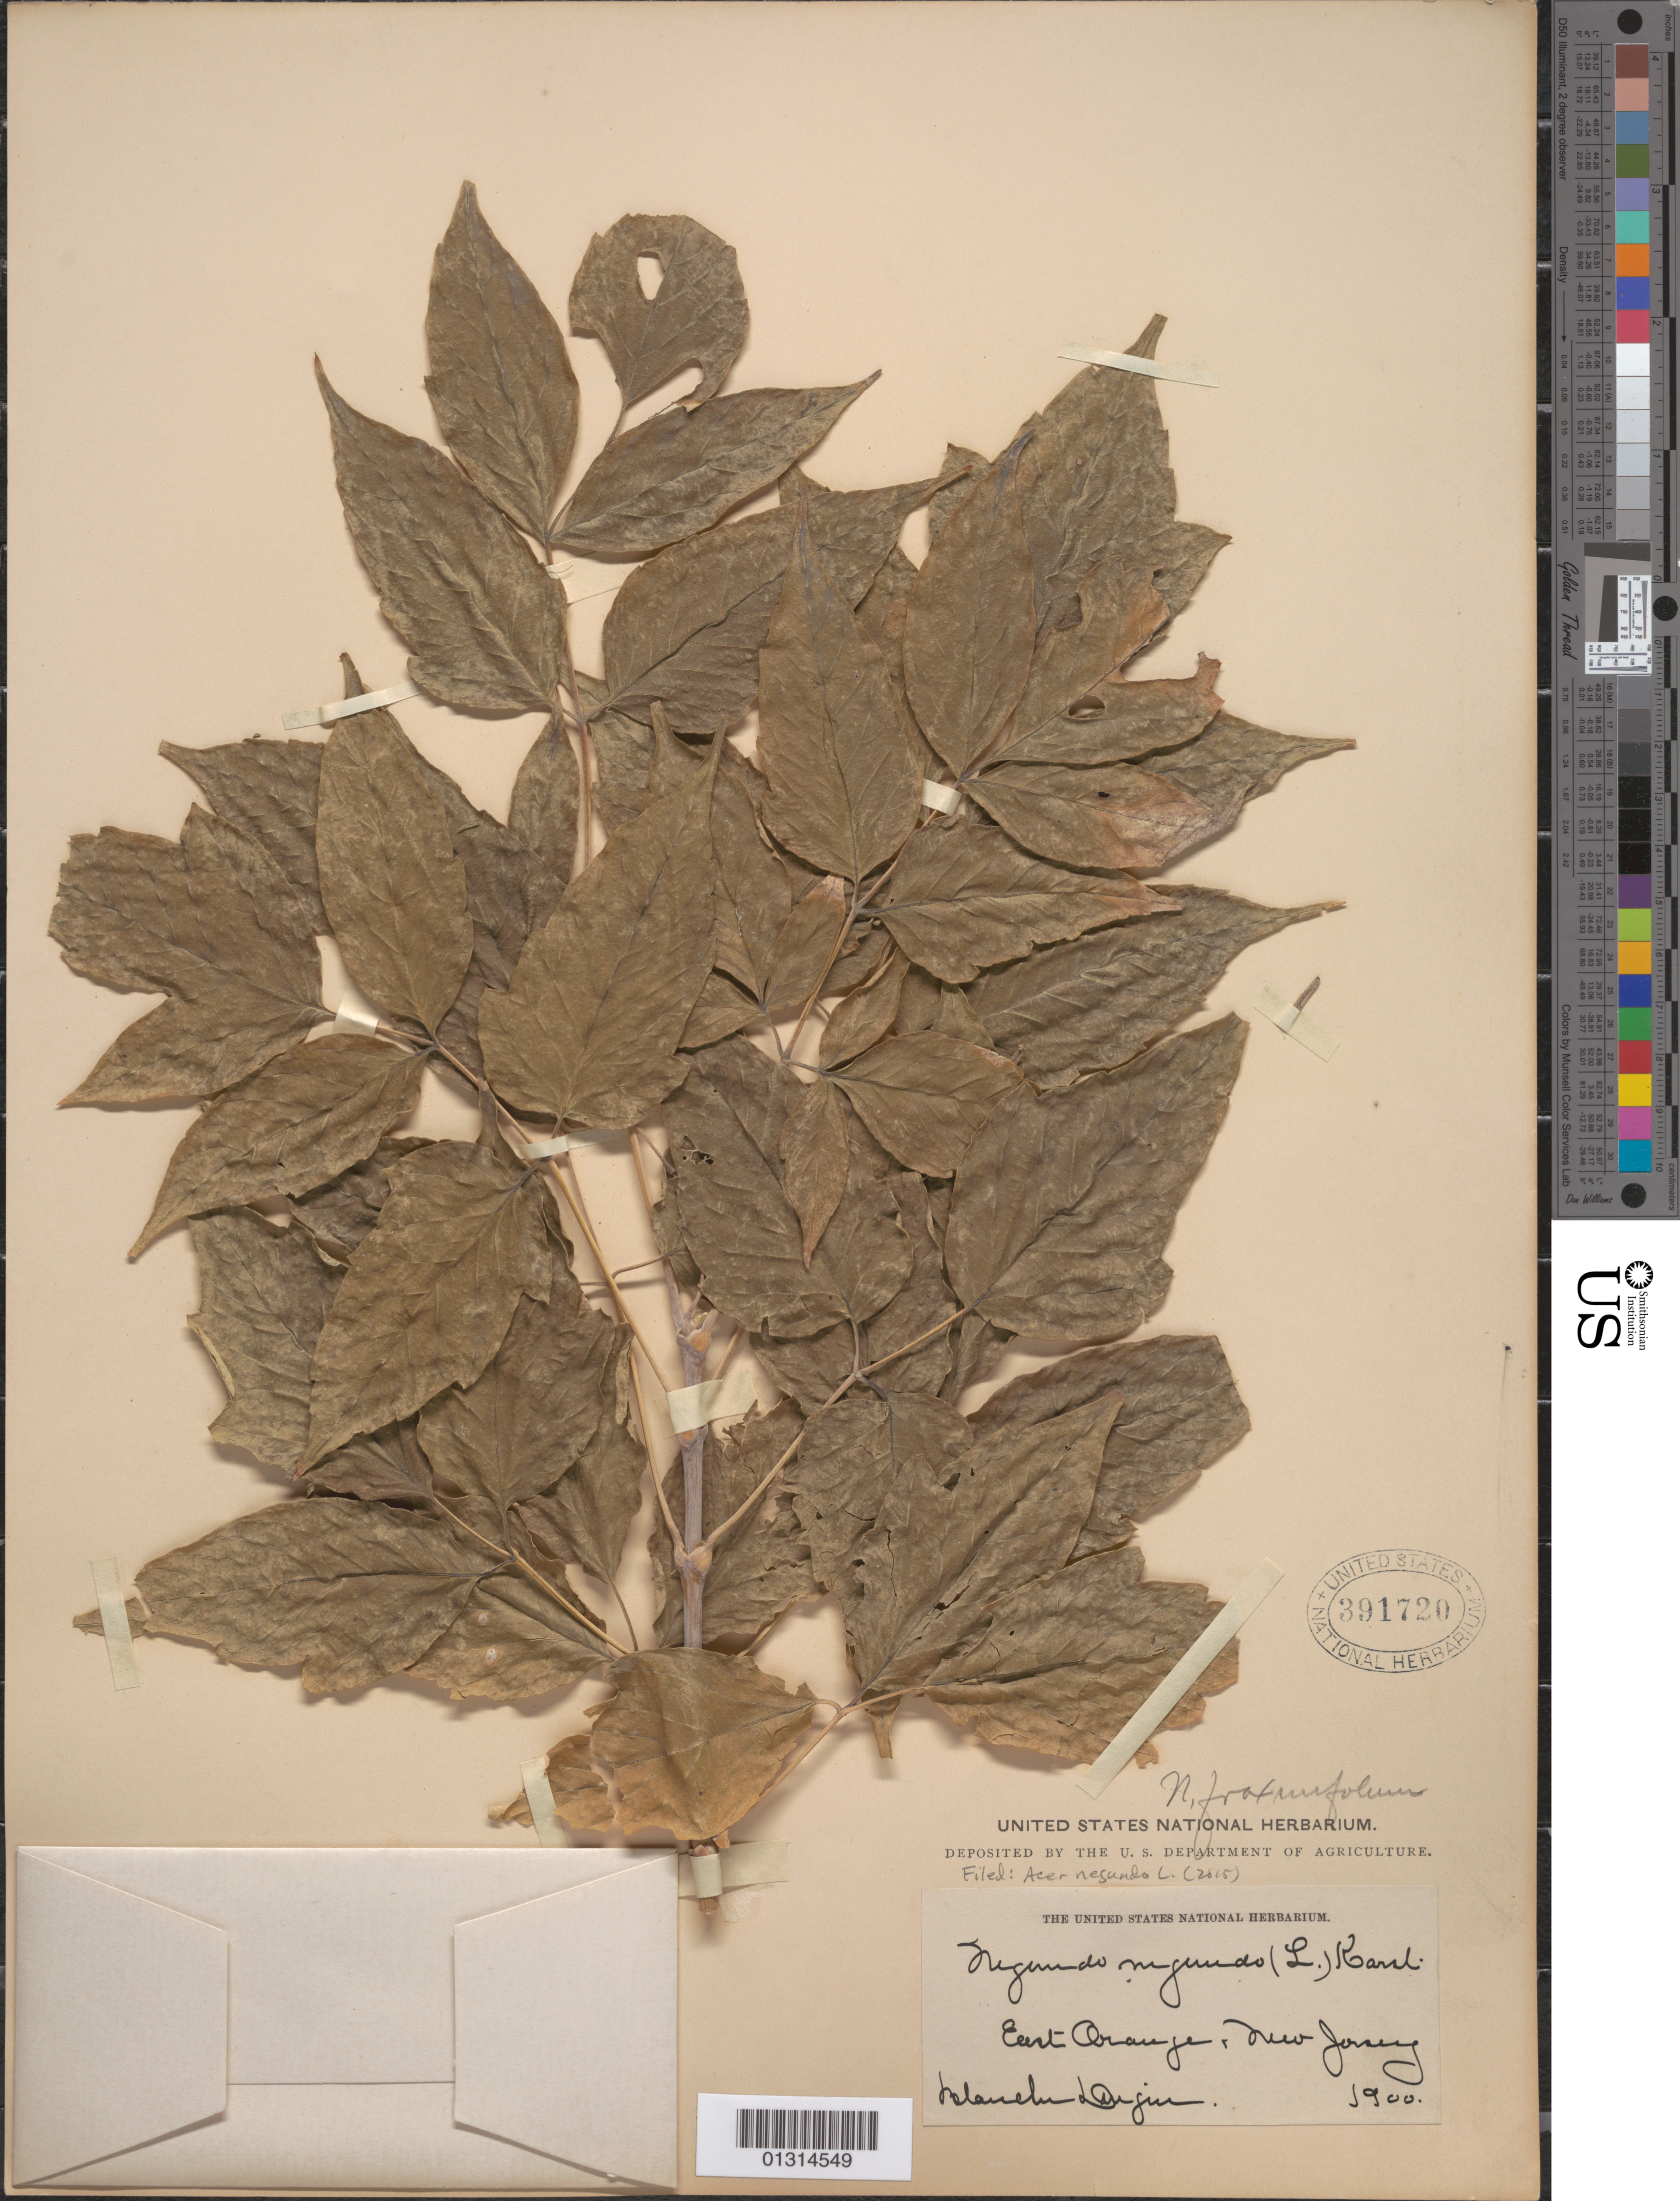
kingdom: Plantae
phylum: Tracheophyta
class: Magnoliopsida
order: Sapindales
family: Sapindaceae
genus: Acer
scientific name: Acer negundo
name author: L.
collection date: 1900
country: United States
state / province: New Jersey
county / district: Essex County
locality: East Orange.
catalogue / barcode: US 391720